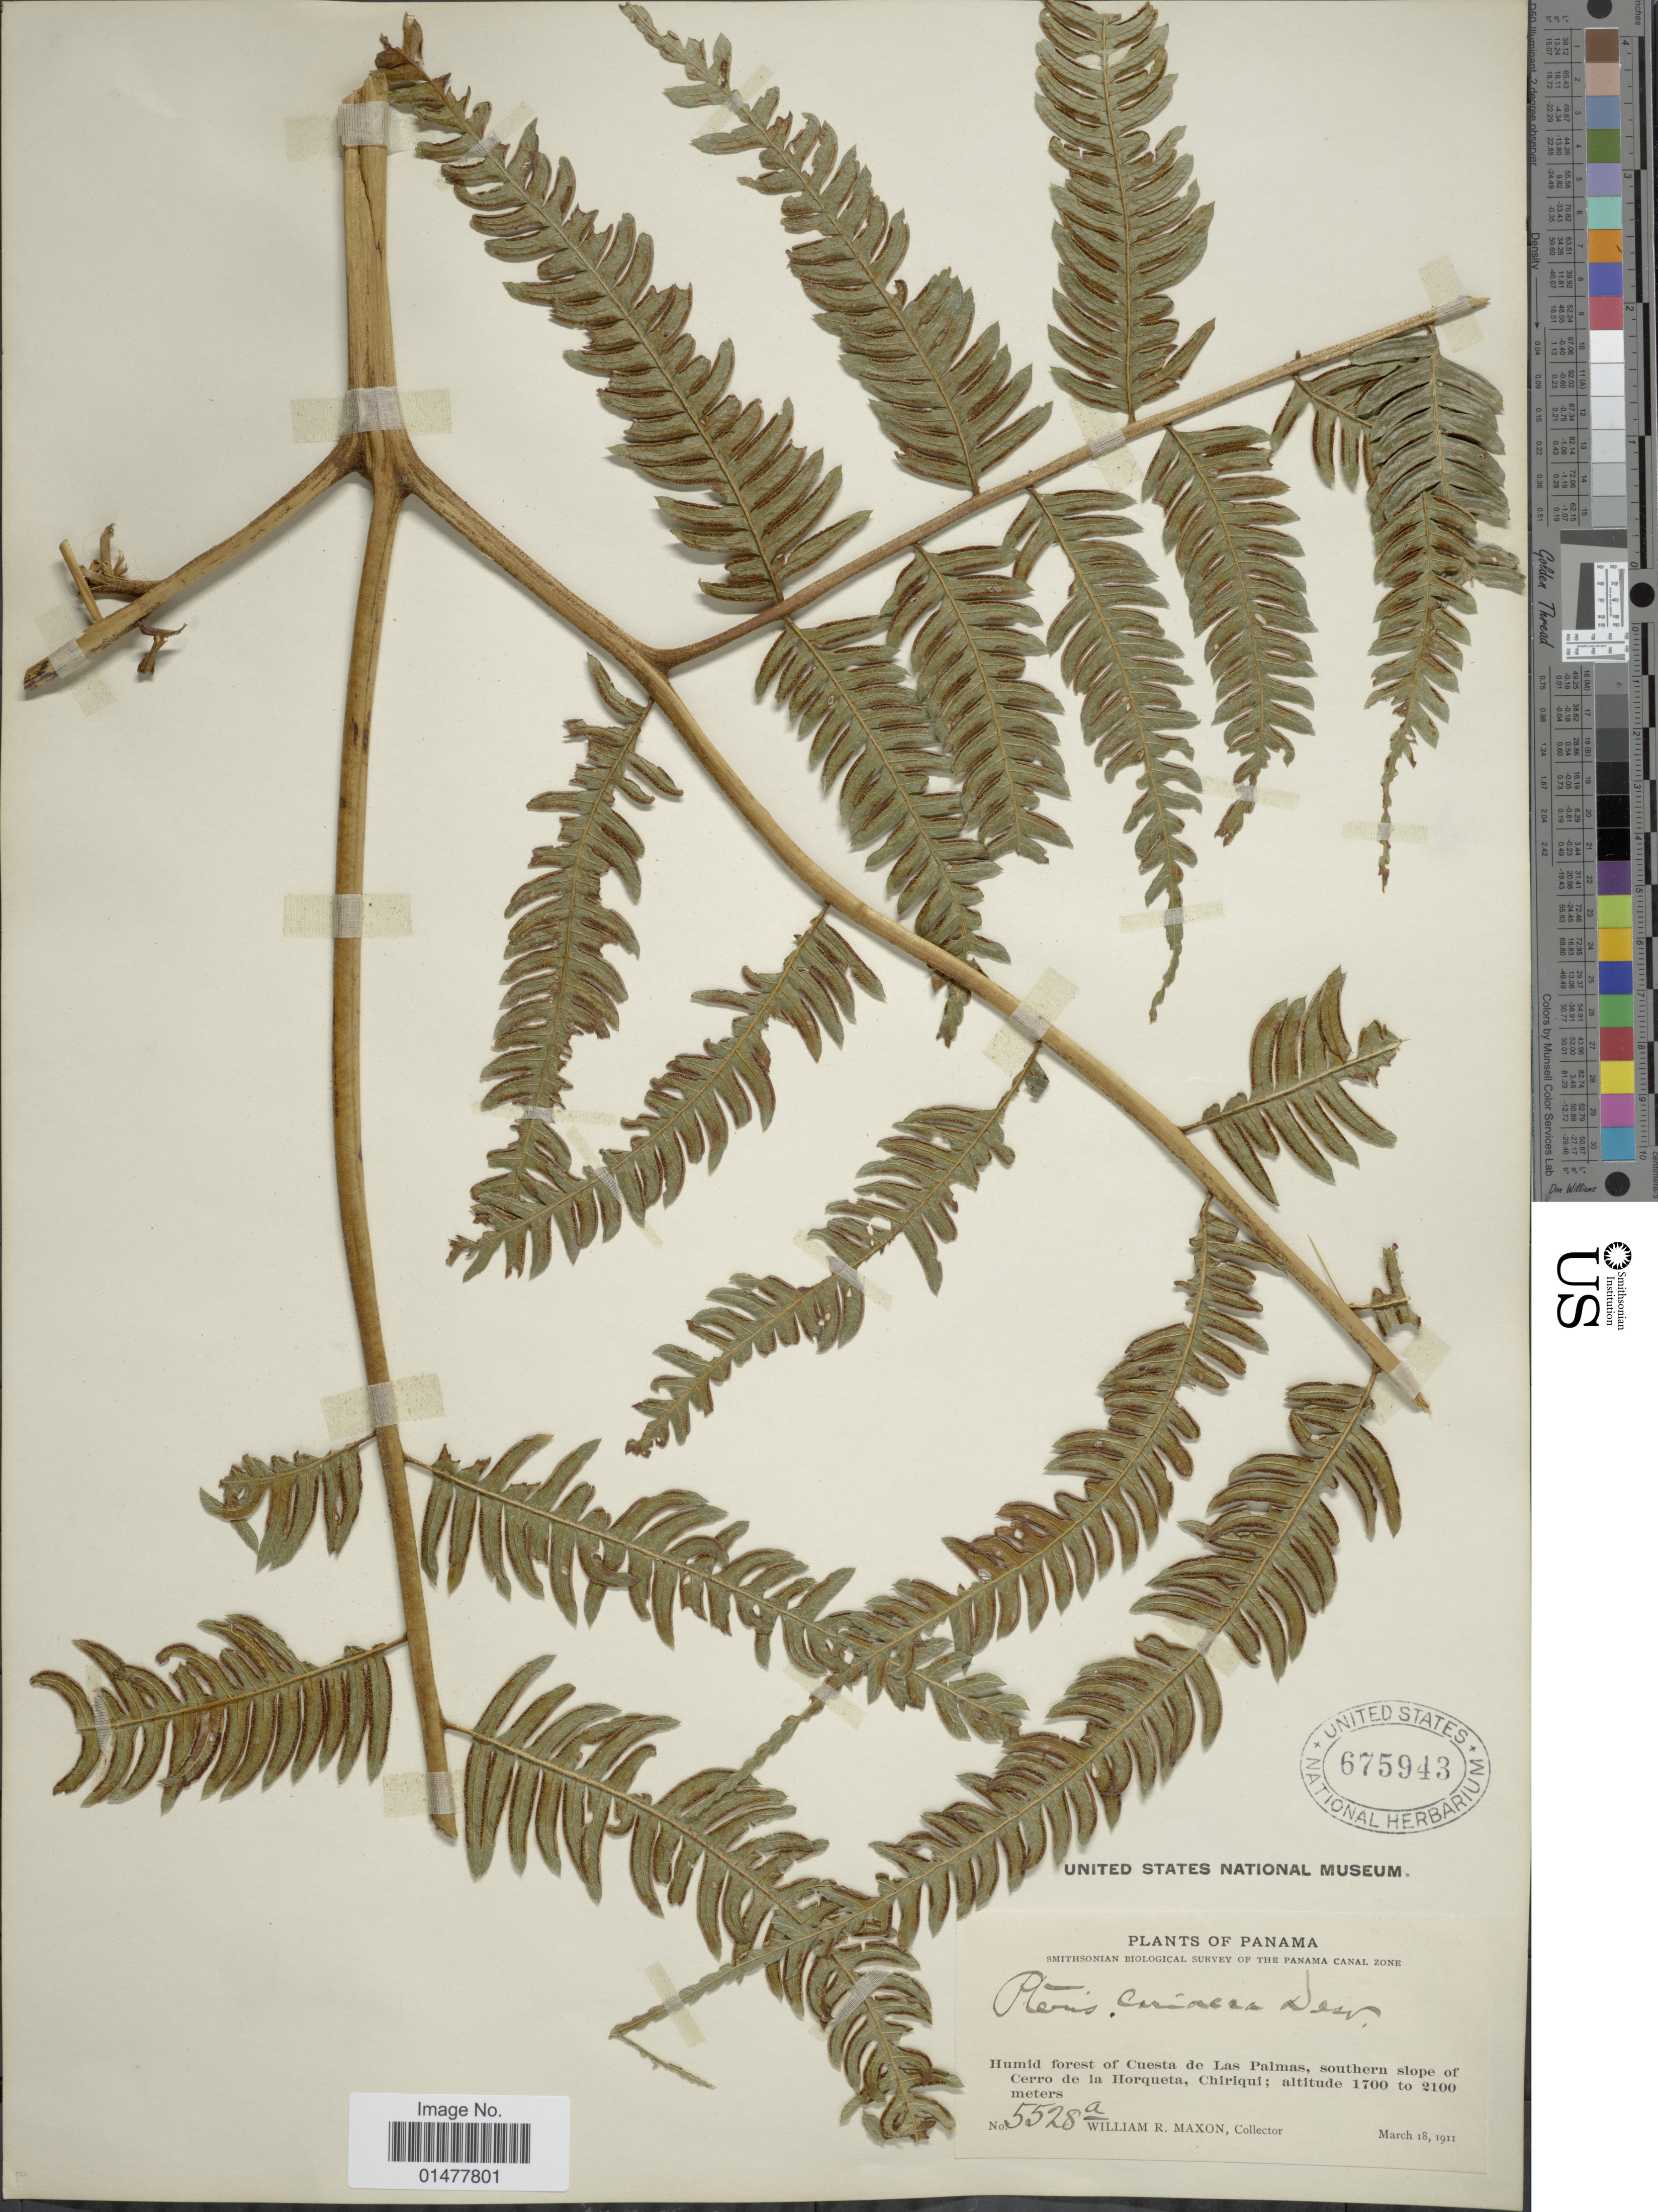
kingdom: Plantae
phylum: Tracheophyta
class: Polypodiopsida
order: Polypodiales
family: Pteridaceae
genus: Pteris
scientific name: Pteris muricata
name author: Rosenst.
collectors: W. R. Maxon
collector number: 5528a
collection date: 1911-03-18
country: Panama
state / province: Chiriqui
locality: Panama Canal Zone, Humid forest of Cuesta de Las Palmas, southern slope of Cerro de la Horqueta.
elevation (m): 1700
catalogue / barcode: US 675943